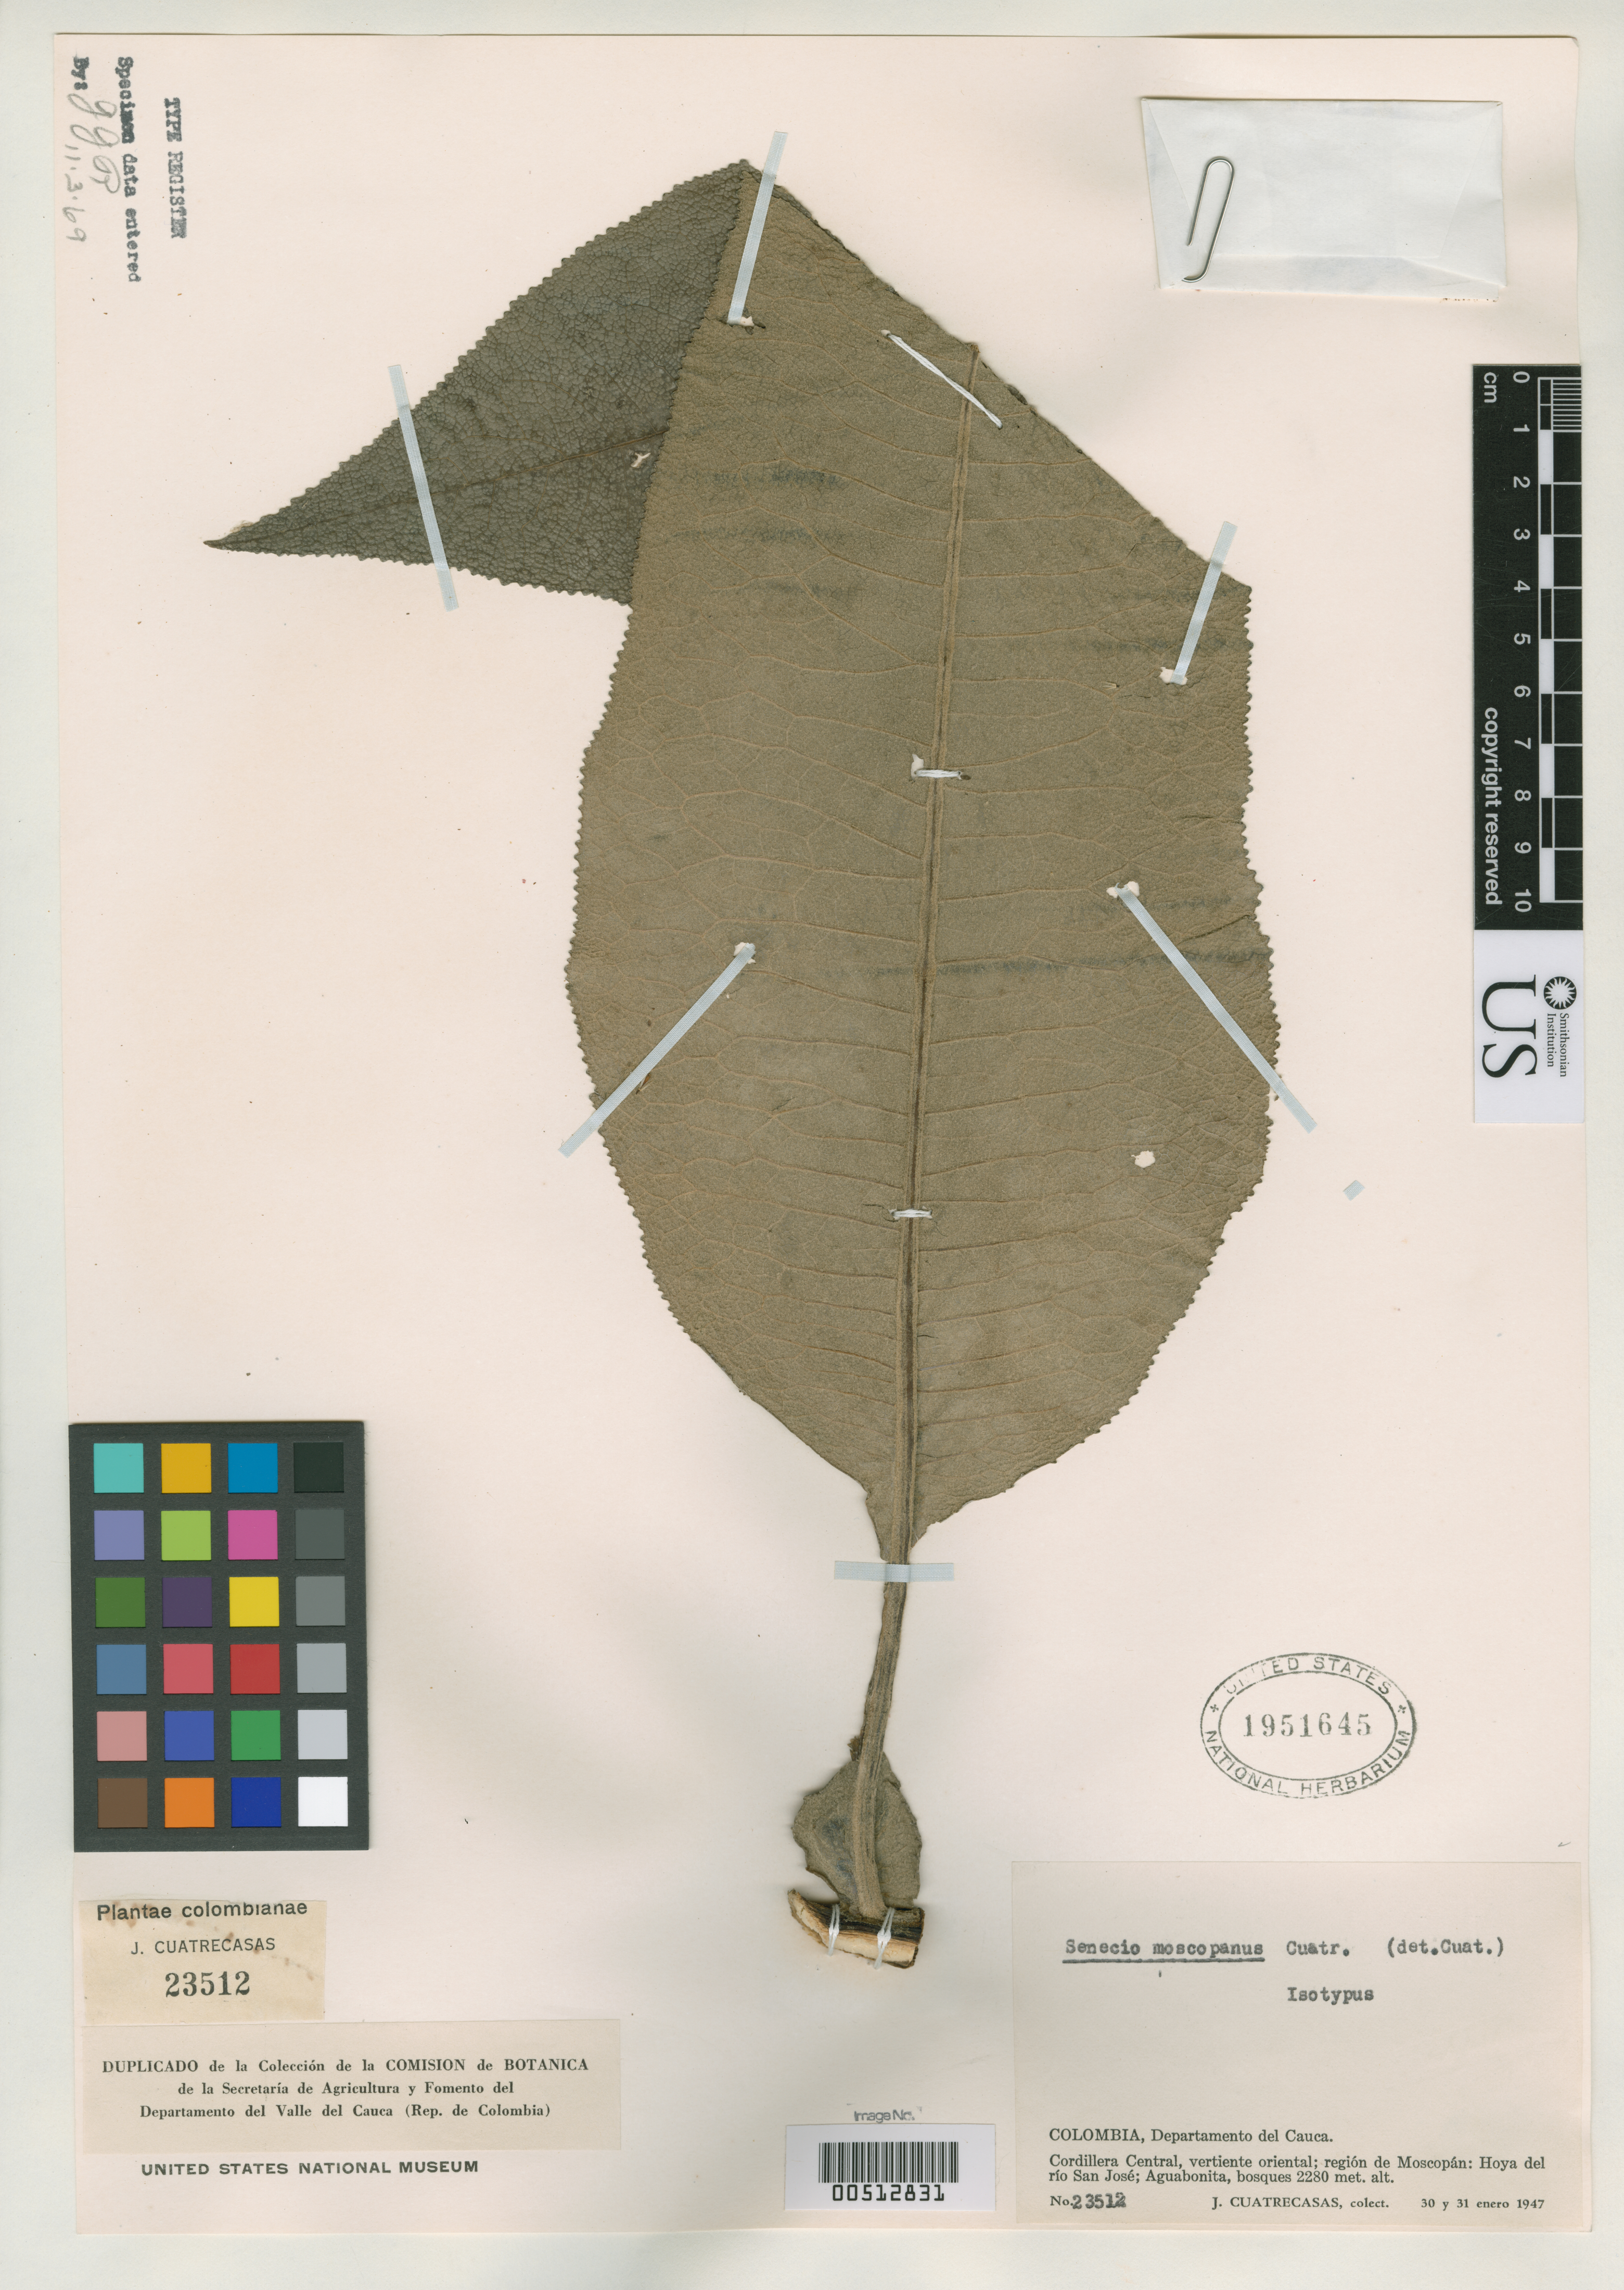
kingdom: Plantae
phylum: Tracheophyta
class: Magnoliopsida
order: Asterales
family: Asteraceae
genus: Senecio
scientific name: Senecio moscopanus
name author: Cuatrec.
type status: Isotype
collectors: J. Cuatrecasas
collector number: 23512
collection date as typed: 30 Jan 1947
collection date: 1947-01-30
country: Colombia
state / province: Cauca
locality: Cordillera Central, Vertiente Oriental, region de Moscopan, Hoya del Rio San Jose, Agua Bonita. [Cordillera Central, eastern slope, region of Moscopan, Basin of Rio San Jose, Agua Bonita.]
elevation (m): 2280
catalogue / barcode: US 1951645